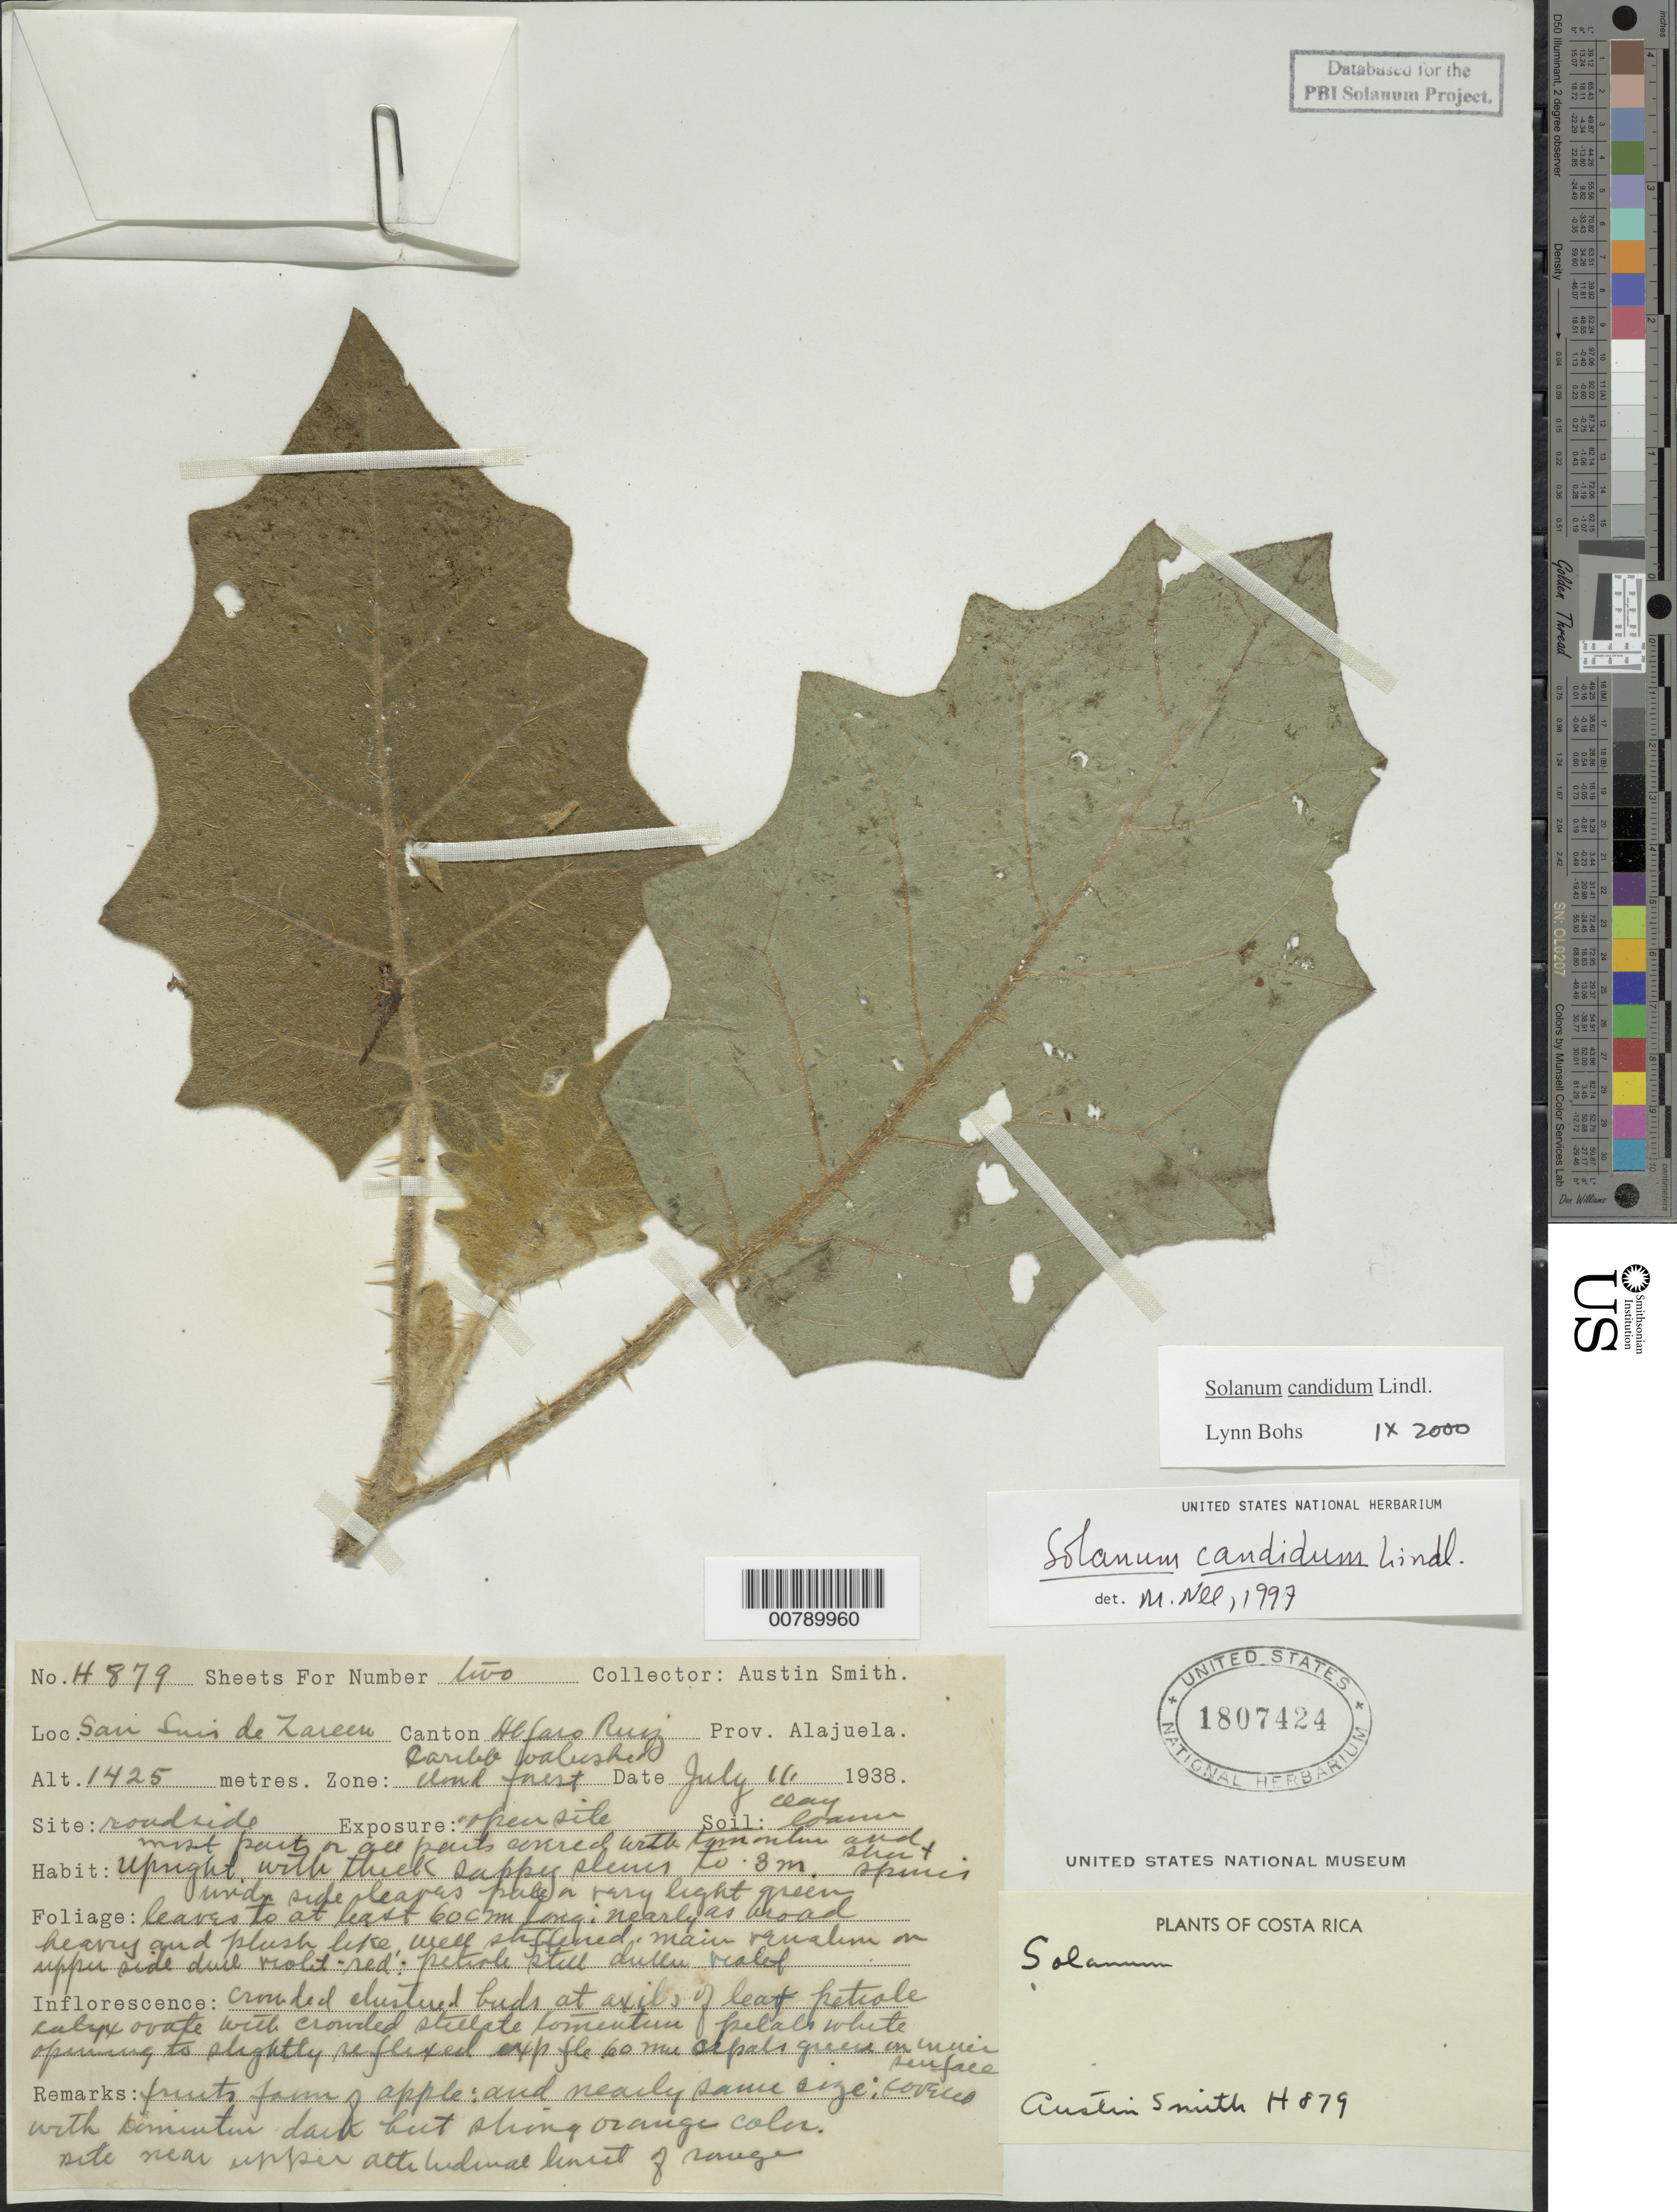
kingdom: Plantae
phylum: Tracheophyta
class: Magnoliopsida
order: Solanales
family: Solanaceae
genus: Solanum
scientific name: Solanum candidum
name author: Lindl.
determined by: Bohs, L. A.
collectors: Aust P. Smith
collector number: H 879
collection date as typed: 11 Jul 1938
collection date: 1938-07-11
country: Costa Rica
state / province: Alajuela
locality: Cantón Alfaro Ruiz, San Luis de Zarcero, Caribb. watershed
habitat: Cloud forest. Roadside. Open site. Clay loam soil.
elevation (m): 1425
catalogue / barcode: US 1807424